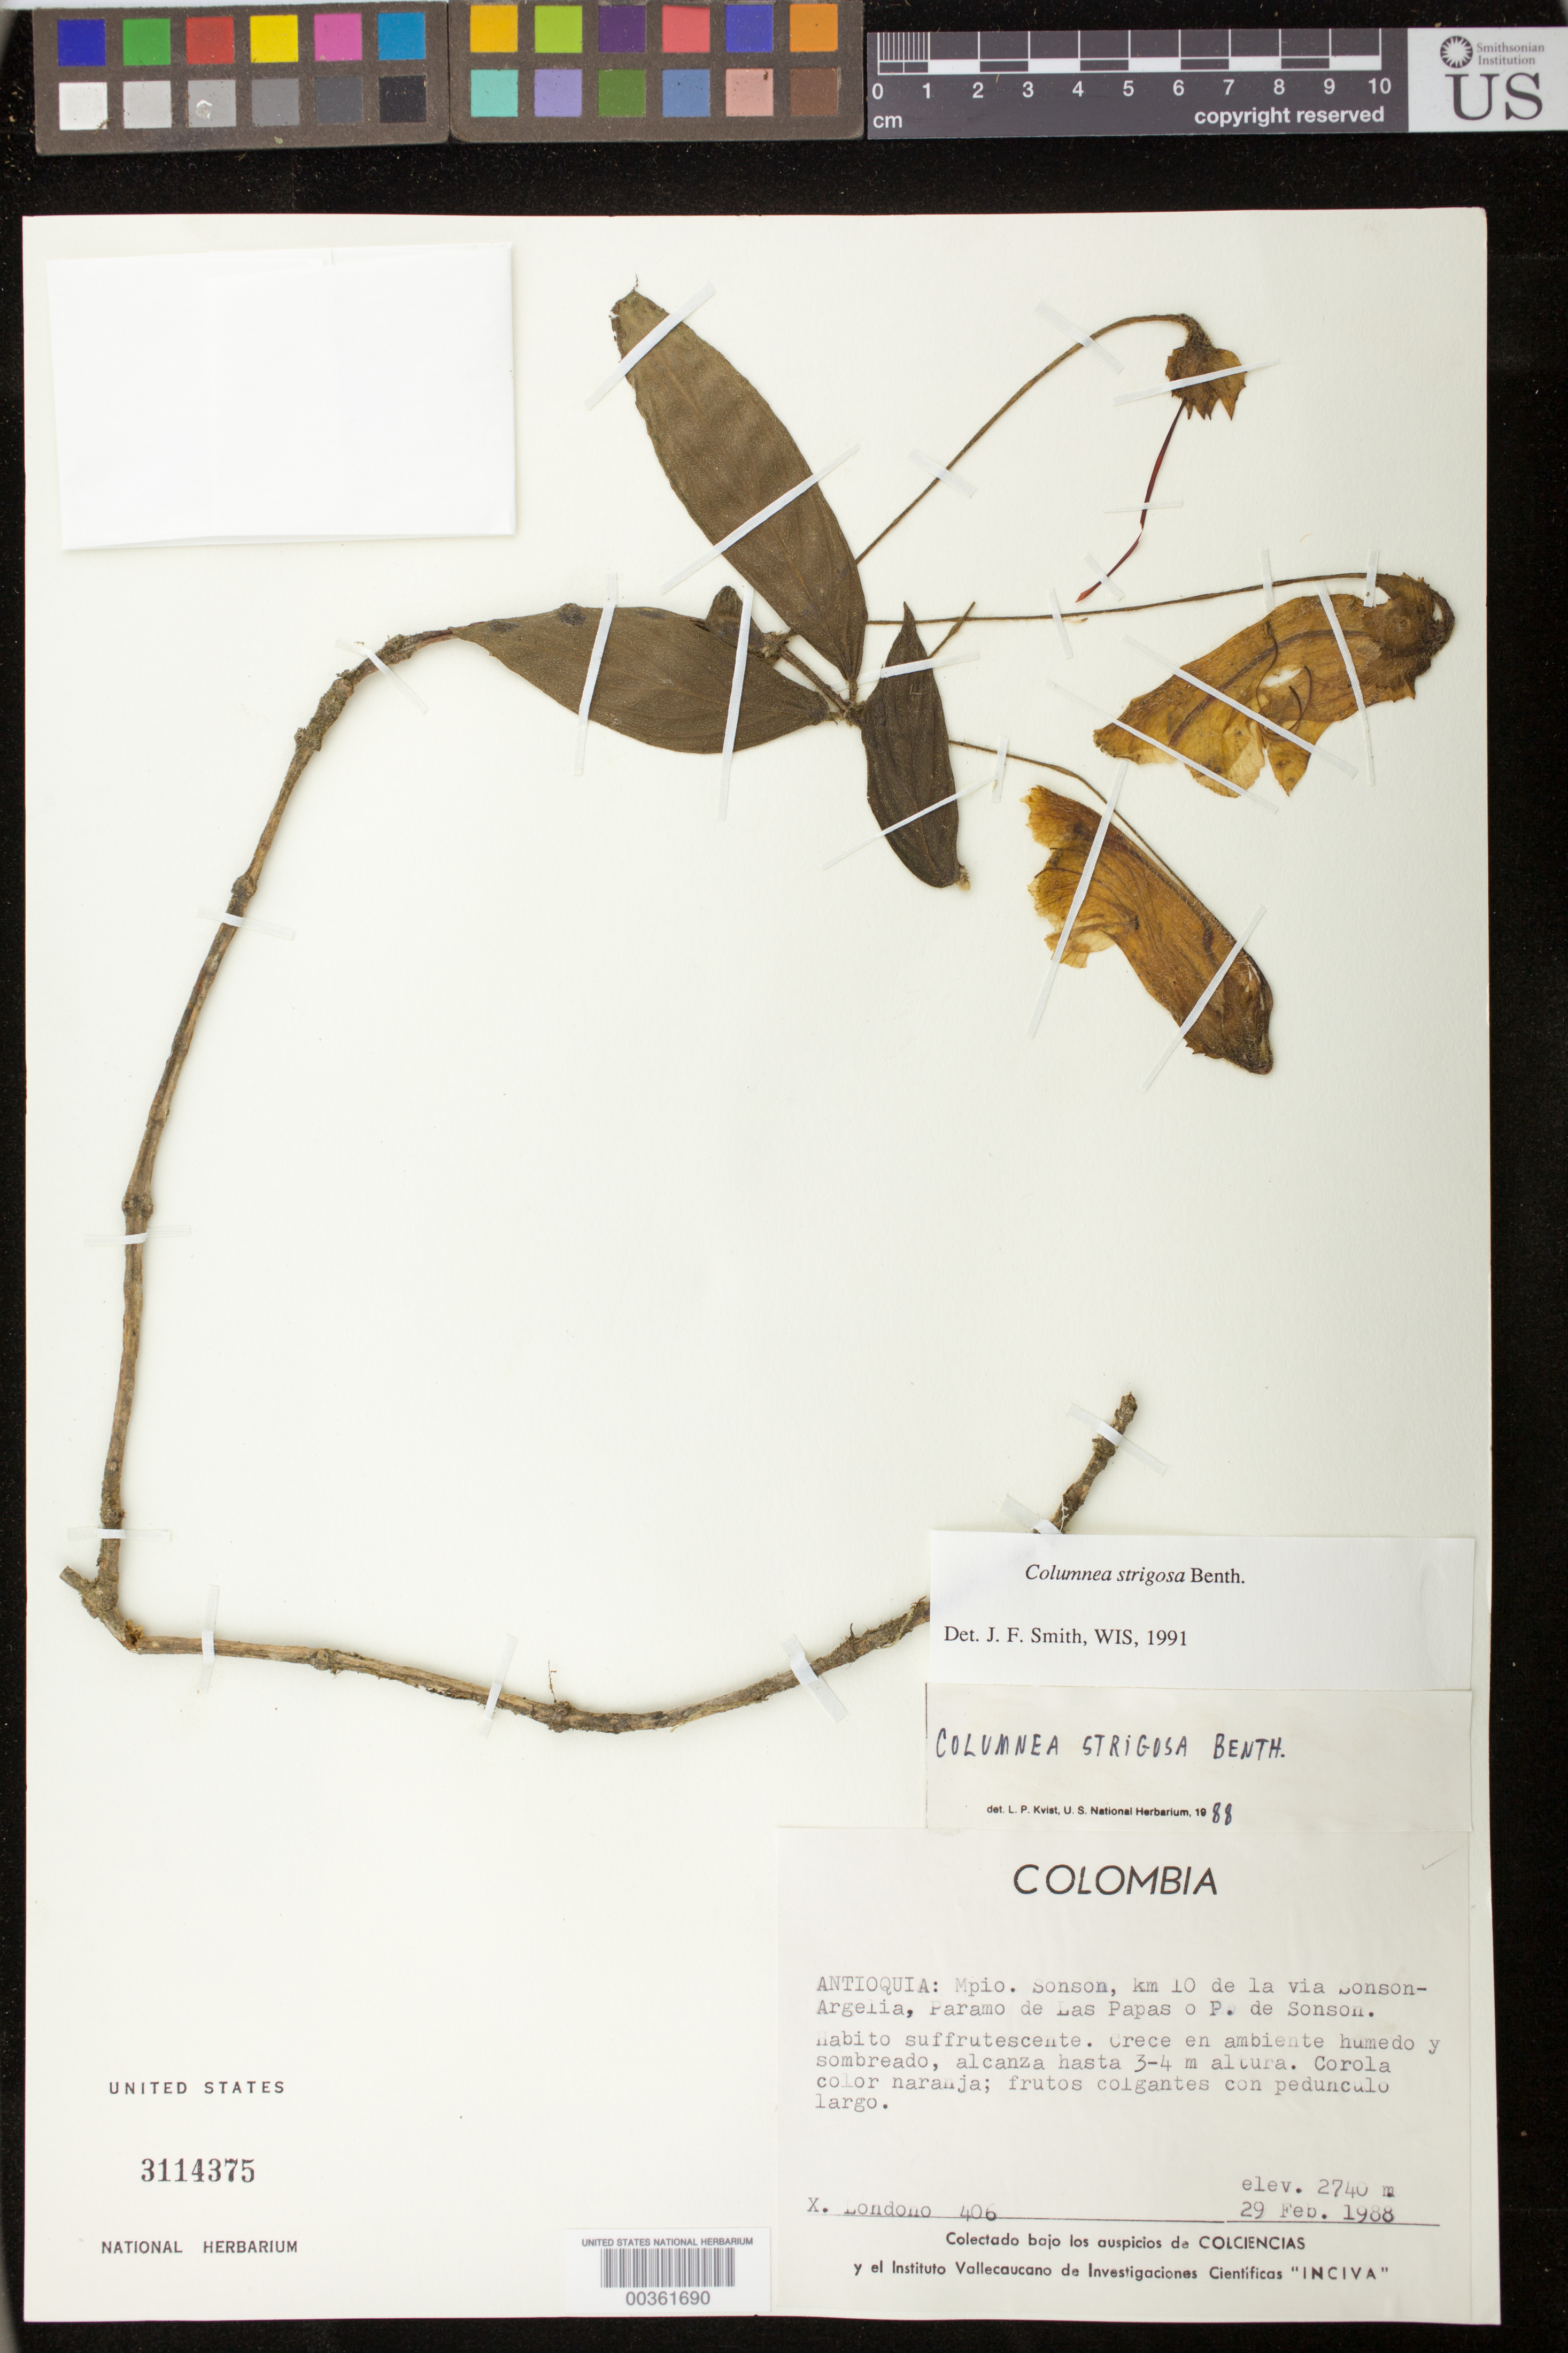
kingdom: Plantae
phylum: Tracheophyta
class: Magnoliopsida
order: Lamiales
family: Gesneriaceae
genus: Columnea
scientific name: Columnea strigosa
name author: Benth.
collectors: X. Londoño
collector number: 406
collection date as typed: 29 Feb 1988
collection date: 1988-02-29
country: Colombia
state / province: Antioquia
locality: Mpio. Sonson, km 10 de la via Sonson-Argelia, Paramo de las Papas o P. de Sonson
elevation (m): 2740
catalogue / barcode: US 3114375